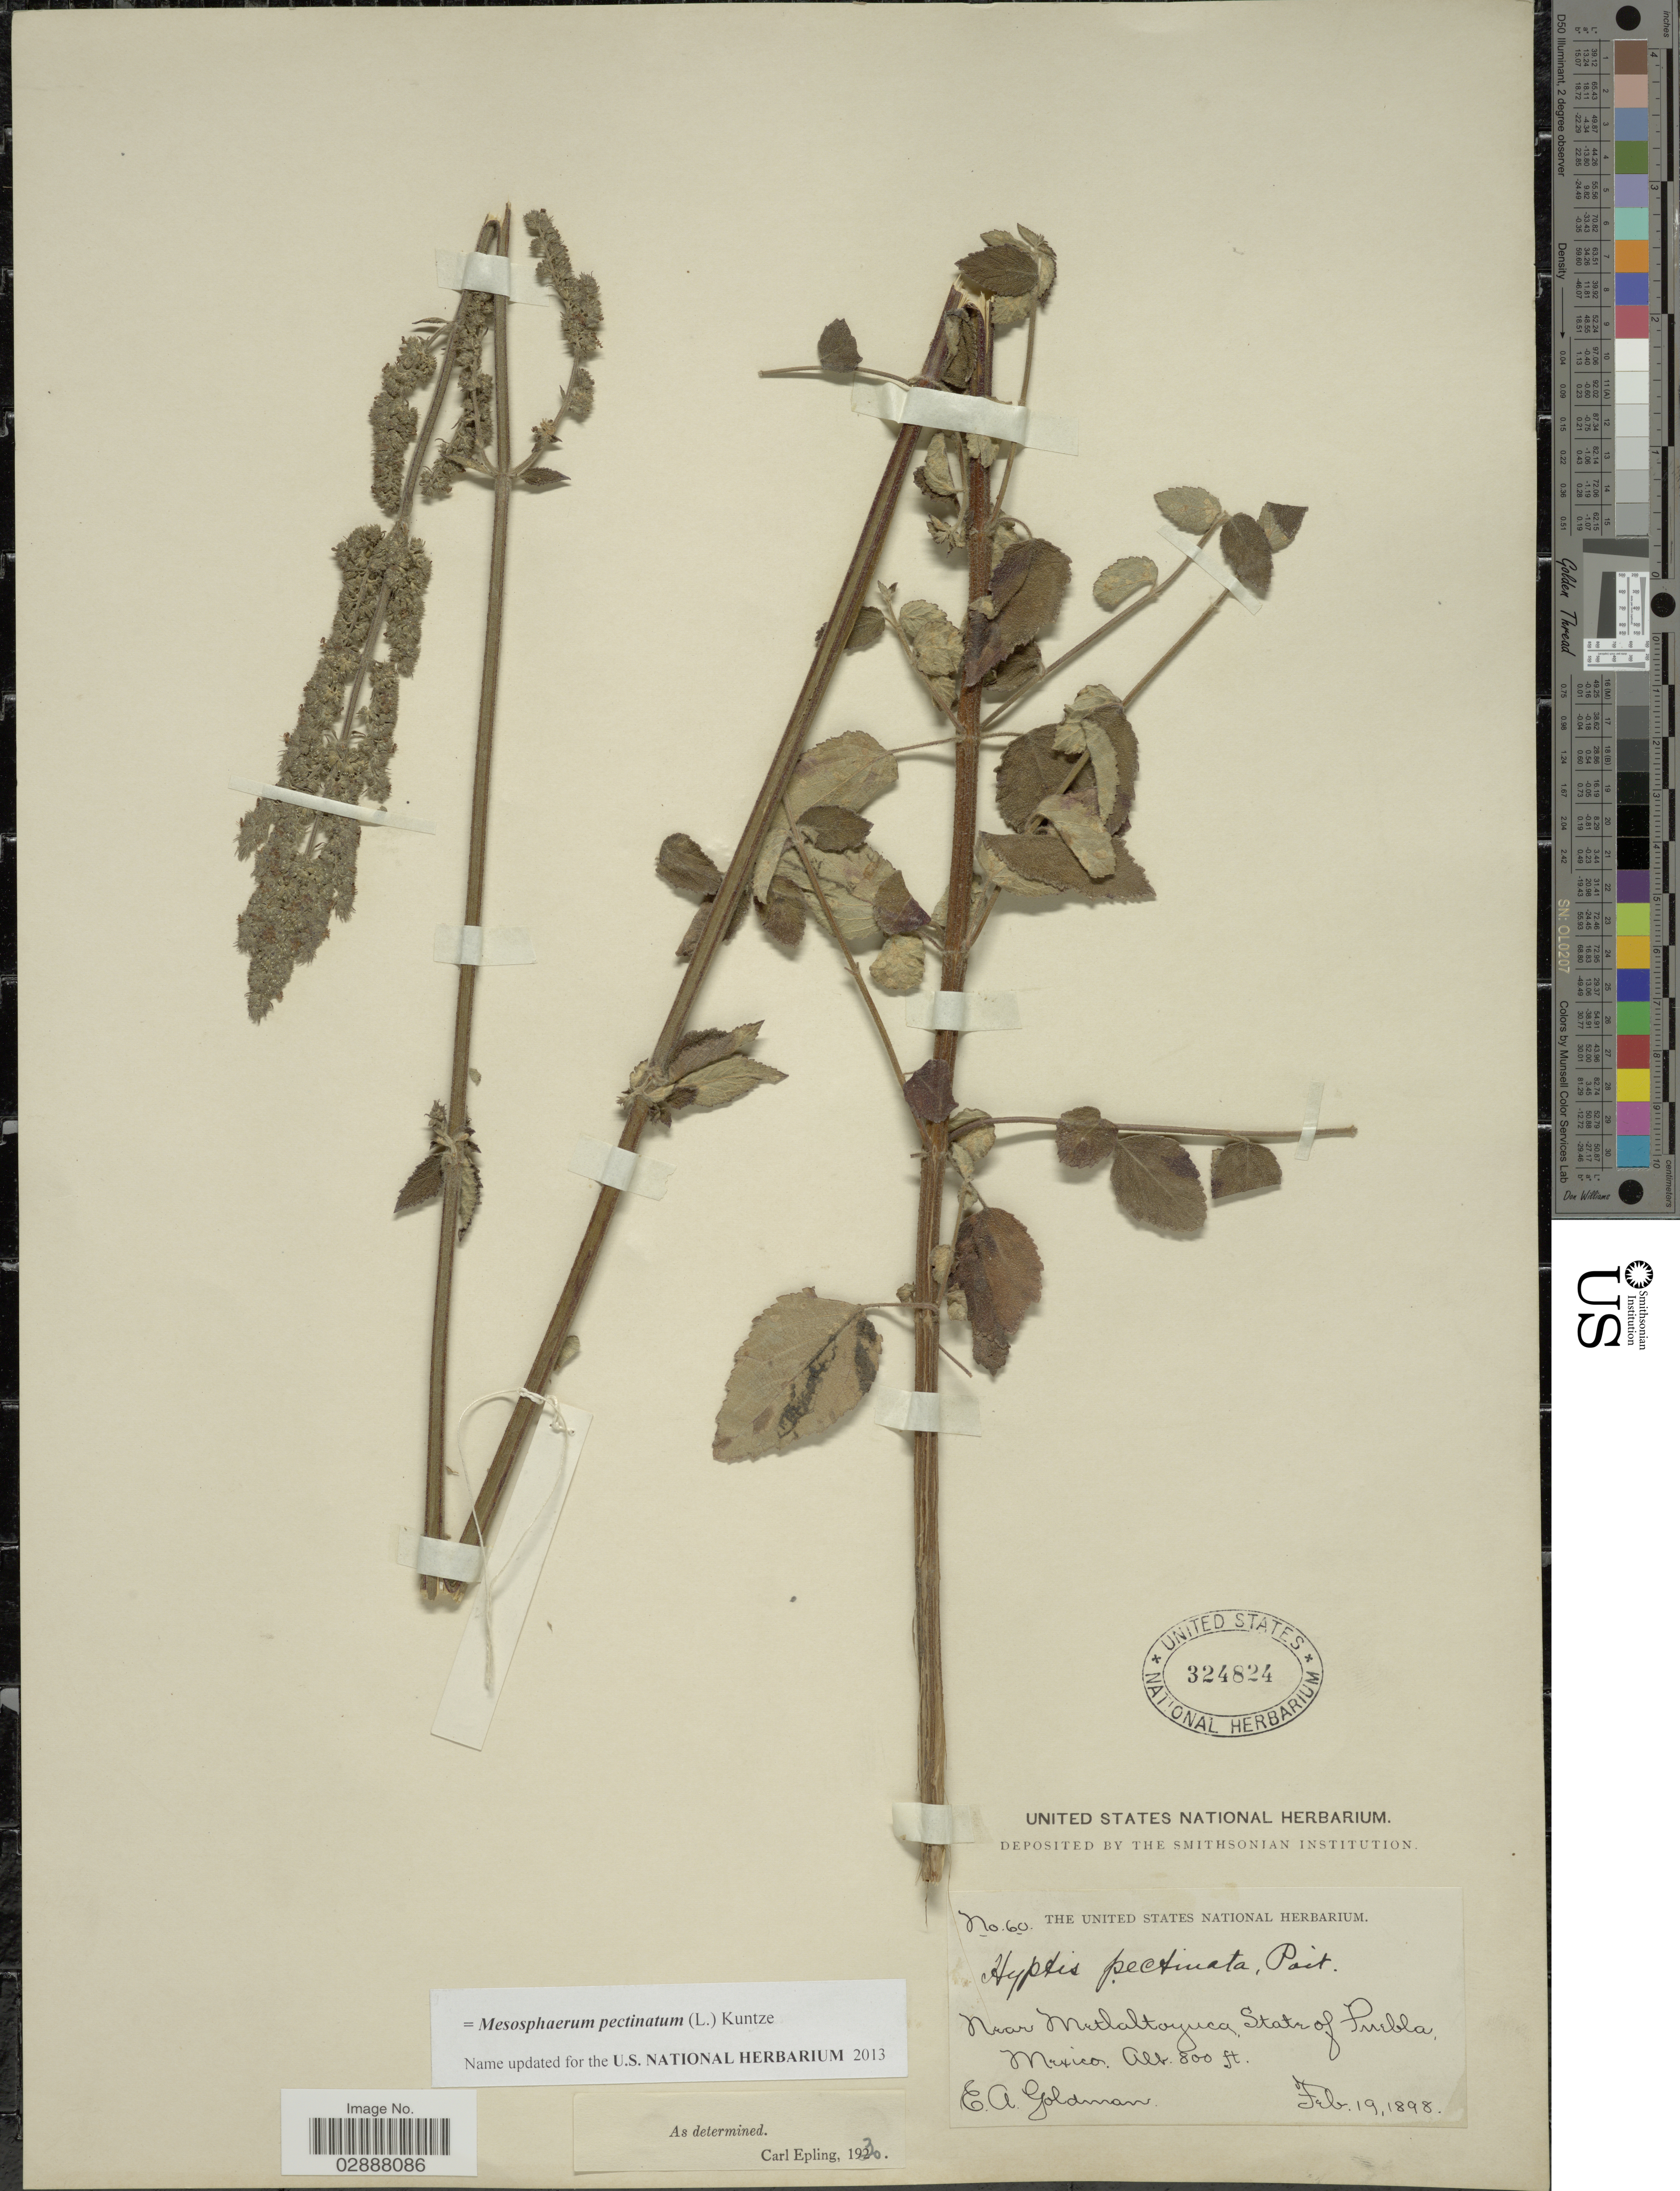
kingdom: Plantae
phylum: Tracheophyta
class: Magnoliopsida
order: Lamiales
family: Lamiaceae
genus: Mesosphaerum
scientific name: Mesosphaerum pectinatum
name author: (L.) Kuntze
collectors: E. A. Goldman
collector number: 60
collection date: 1898-02-19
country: Mexico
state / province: Puebla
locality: Near Metlaltoyuca.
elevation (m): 244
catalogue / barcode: US 324824